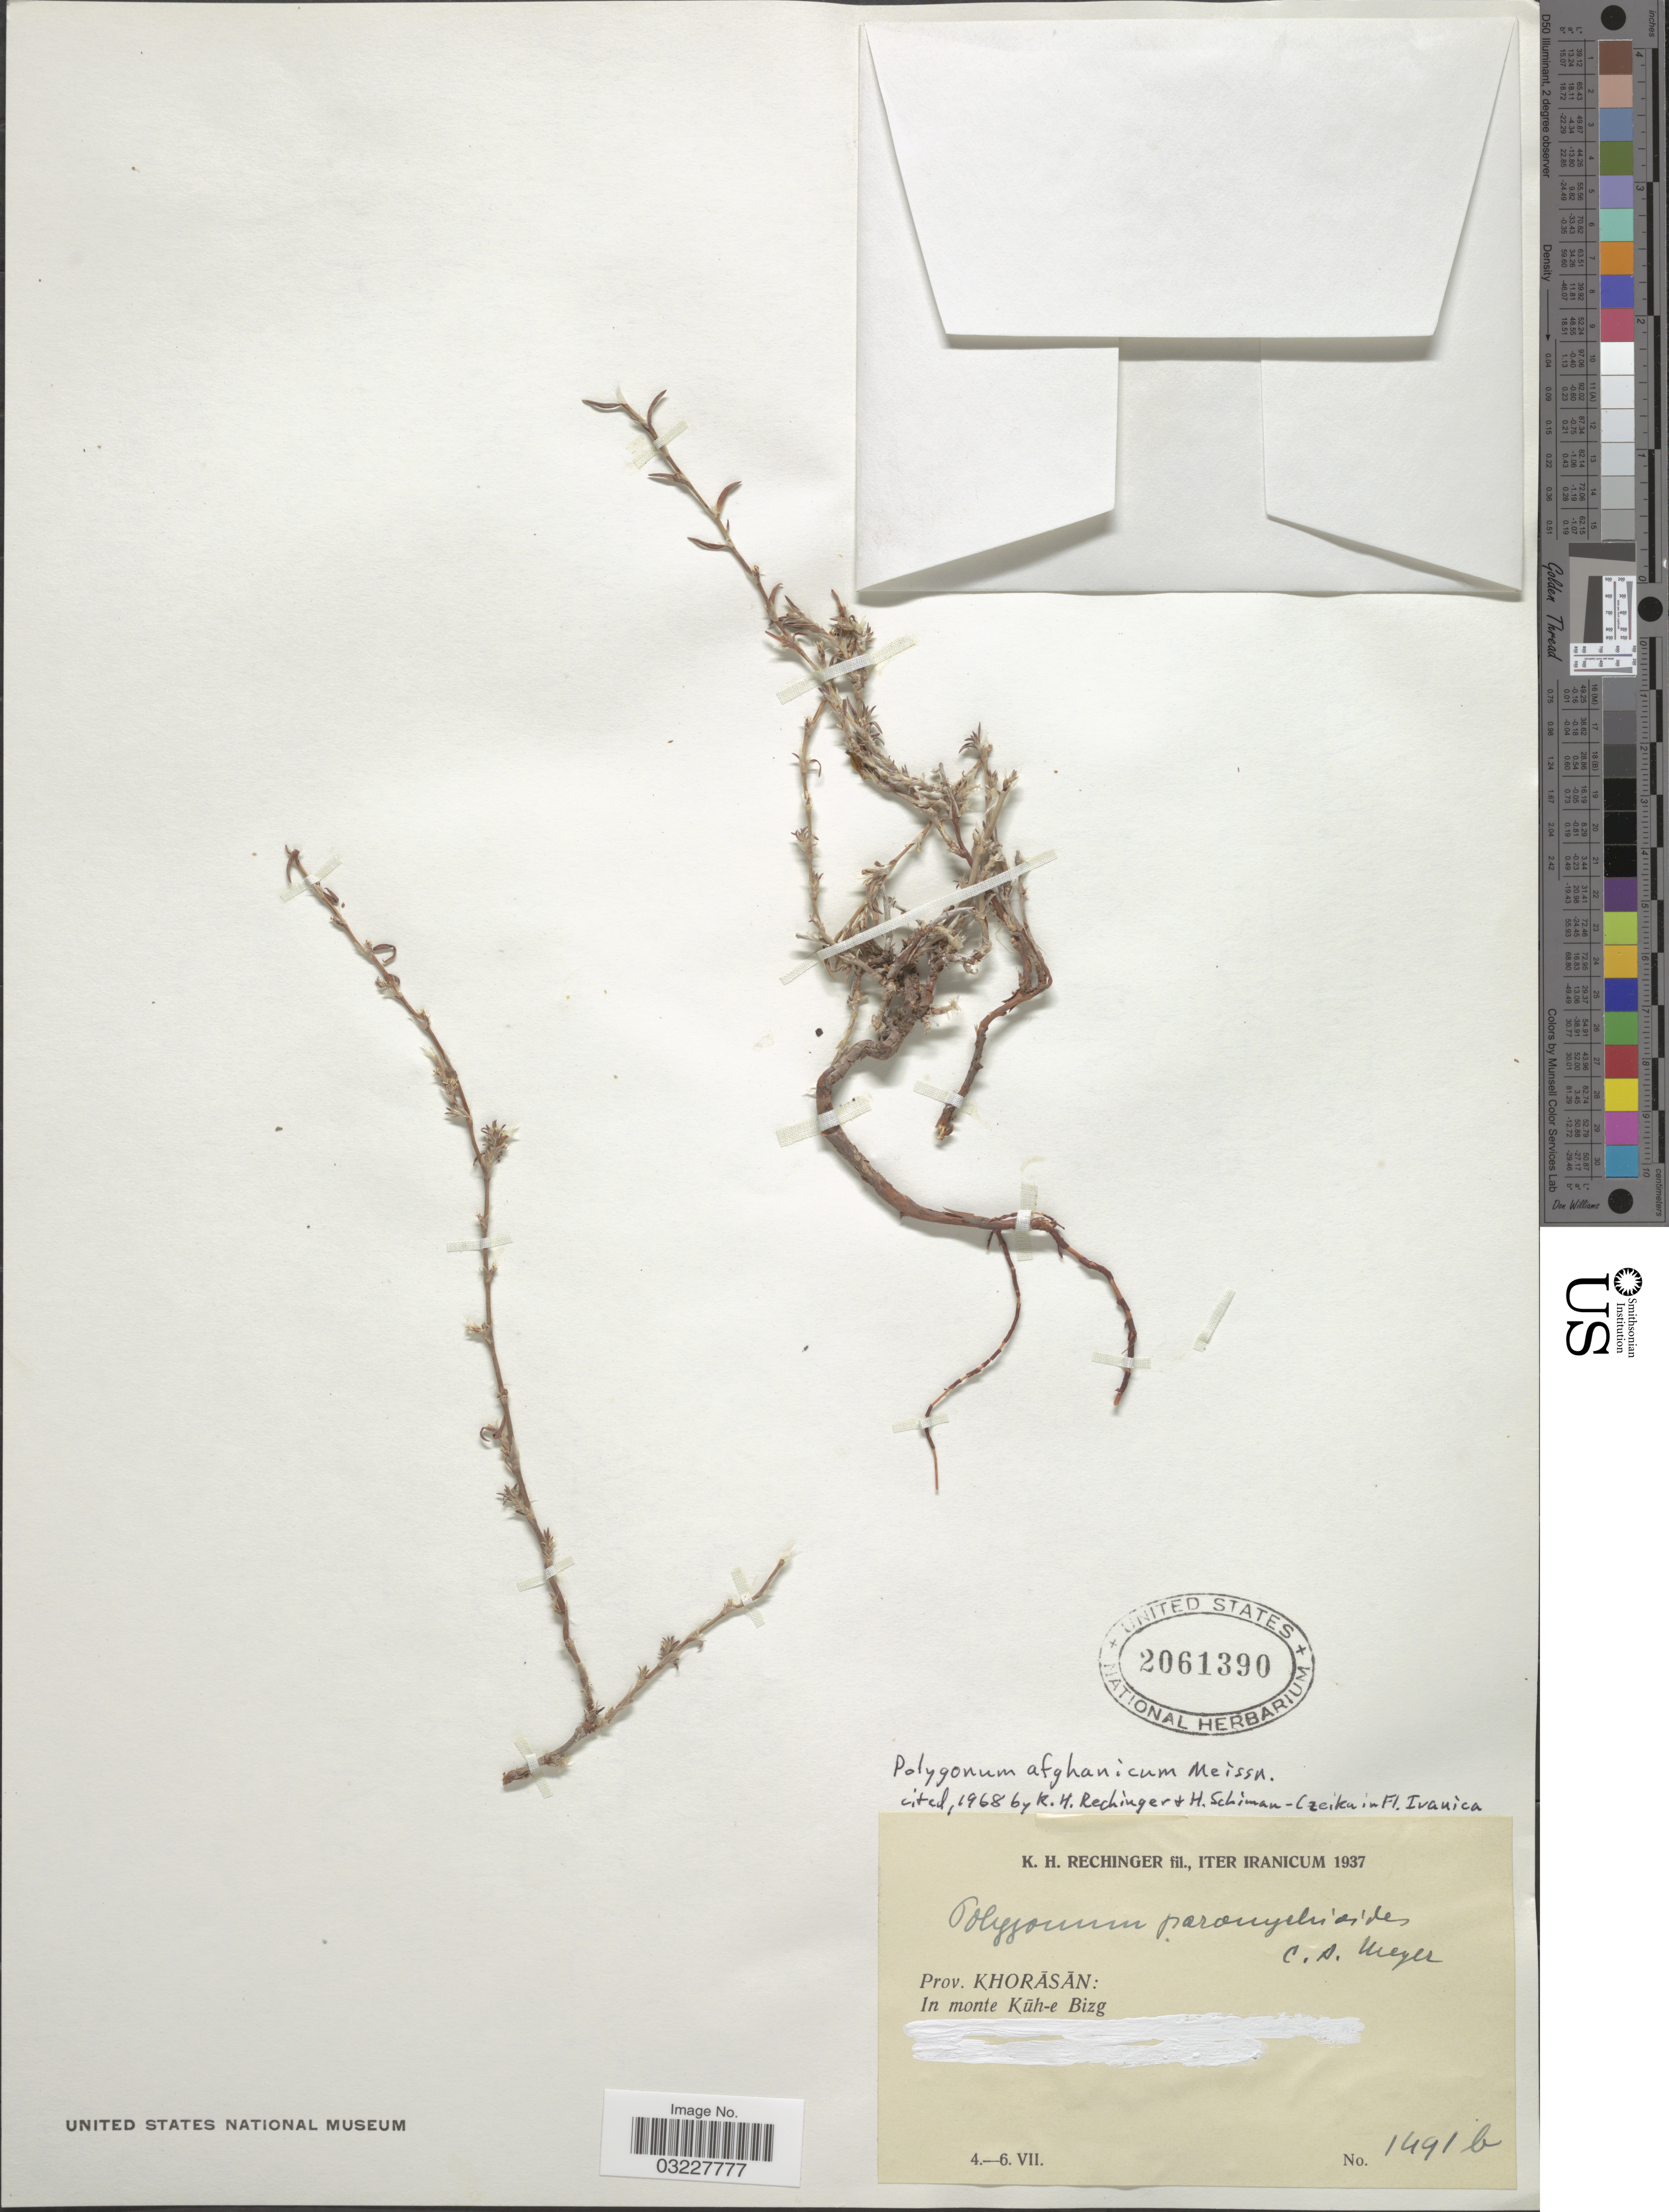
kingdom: Plantae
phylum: Tracheophyta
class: Magnoliopsida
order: Caryophyllales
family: Polygonaceae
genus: Polygonum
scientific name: Polygonum afghanicum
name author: Meisn.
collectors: K. H. Rechinger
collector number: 1491b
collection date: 1937-07-04/1937-07-06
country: Iran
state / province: Khorasan [obsolete]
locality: In monte Kuh-e Bizg.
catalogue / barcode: US 2061390